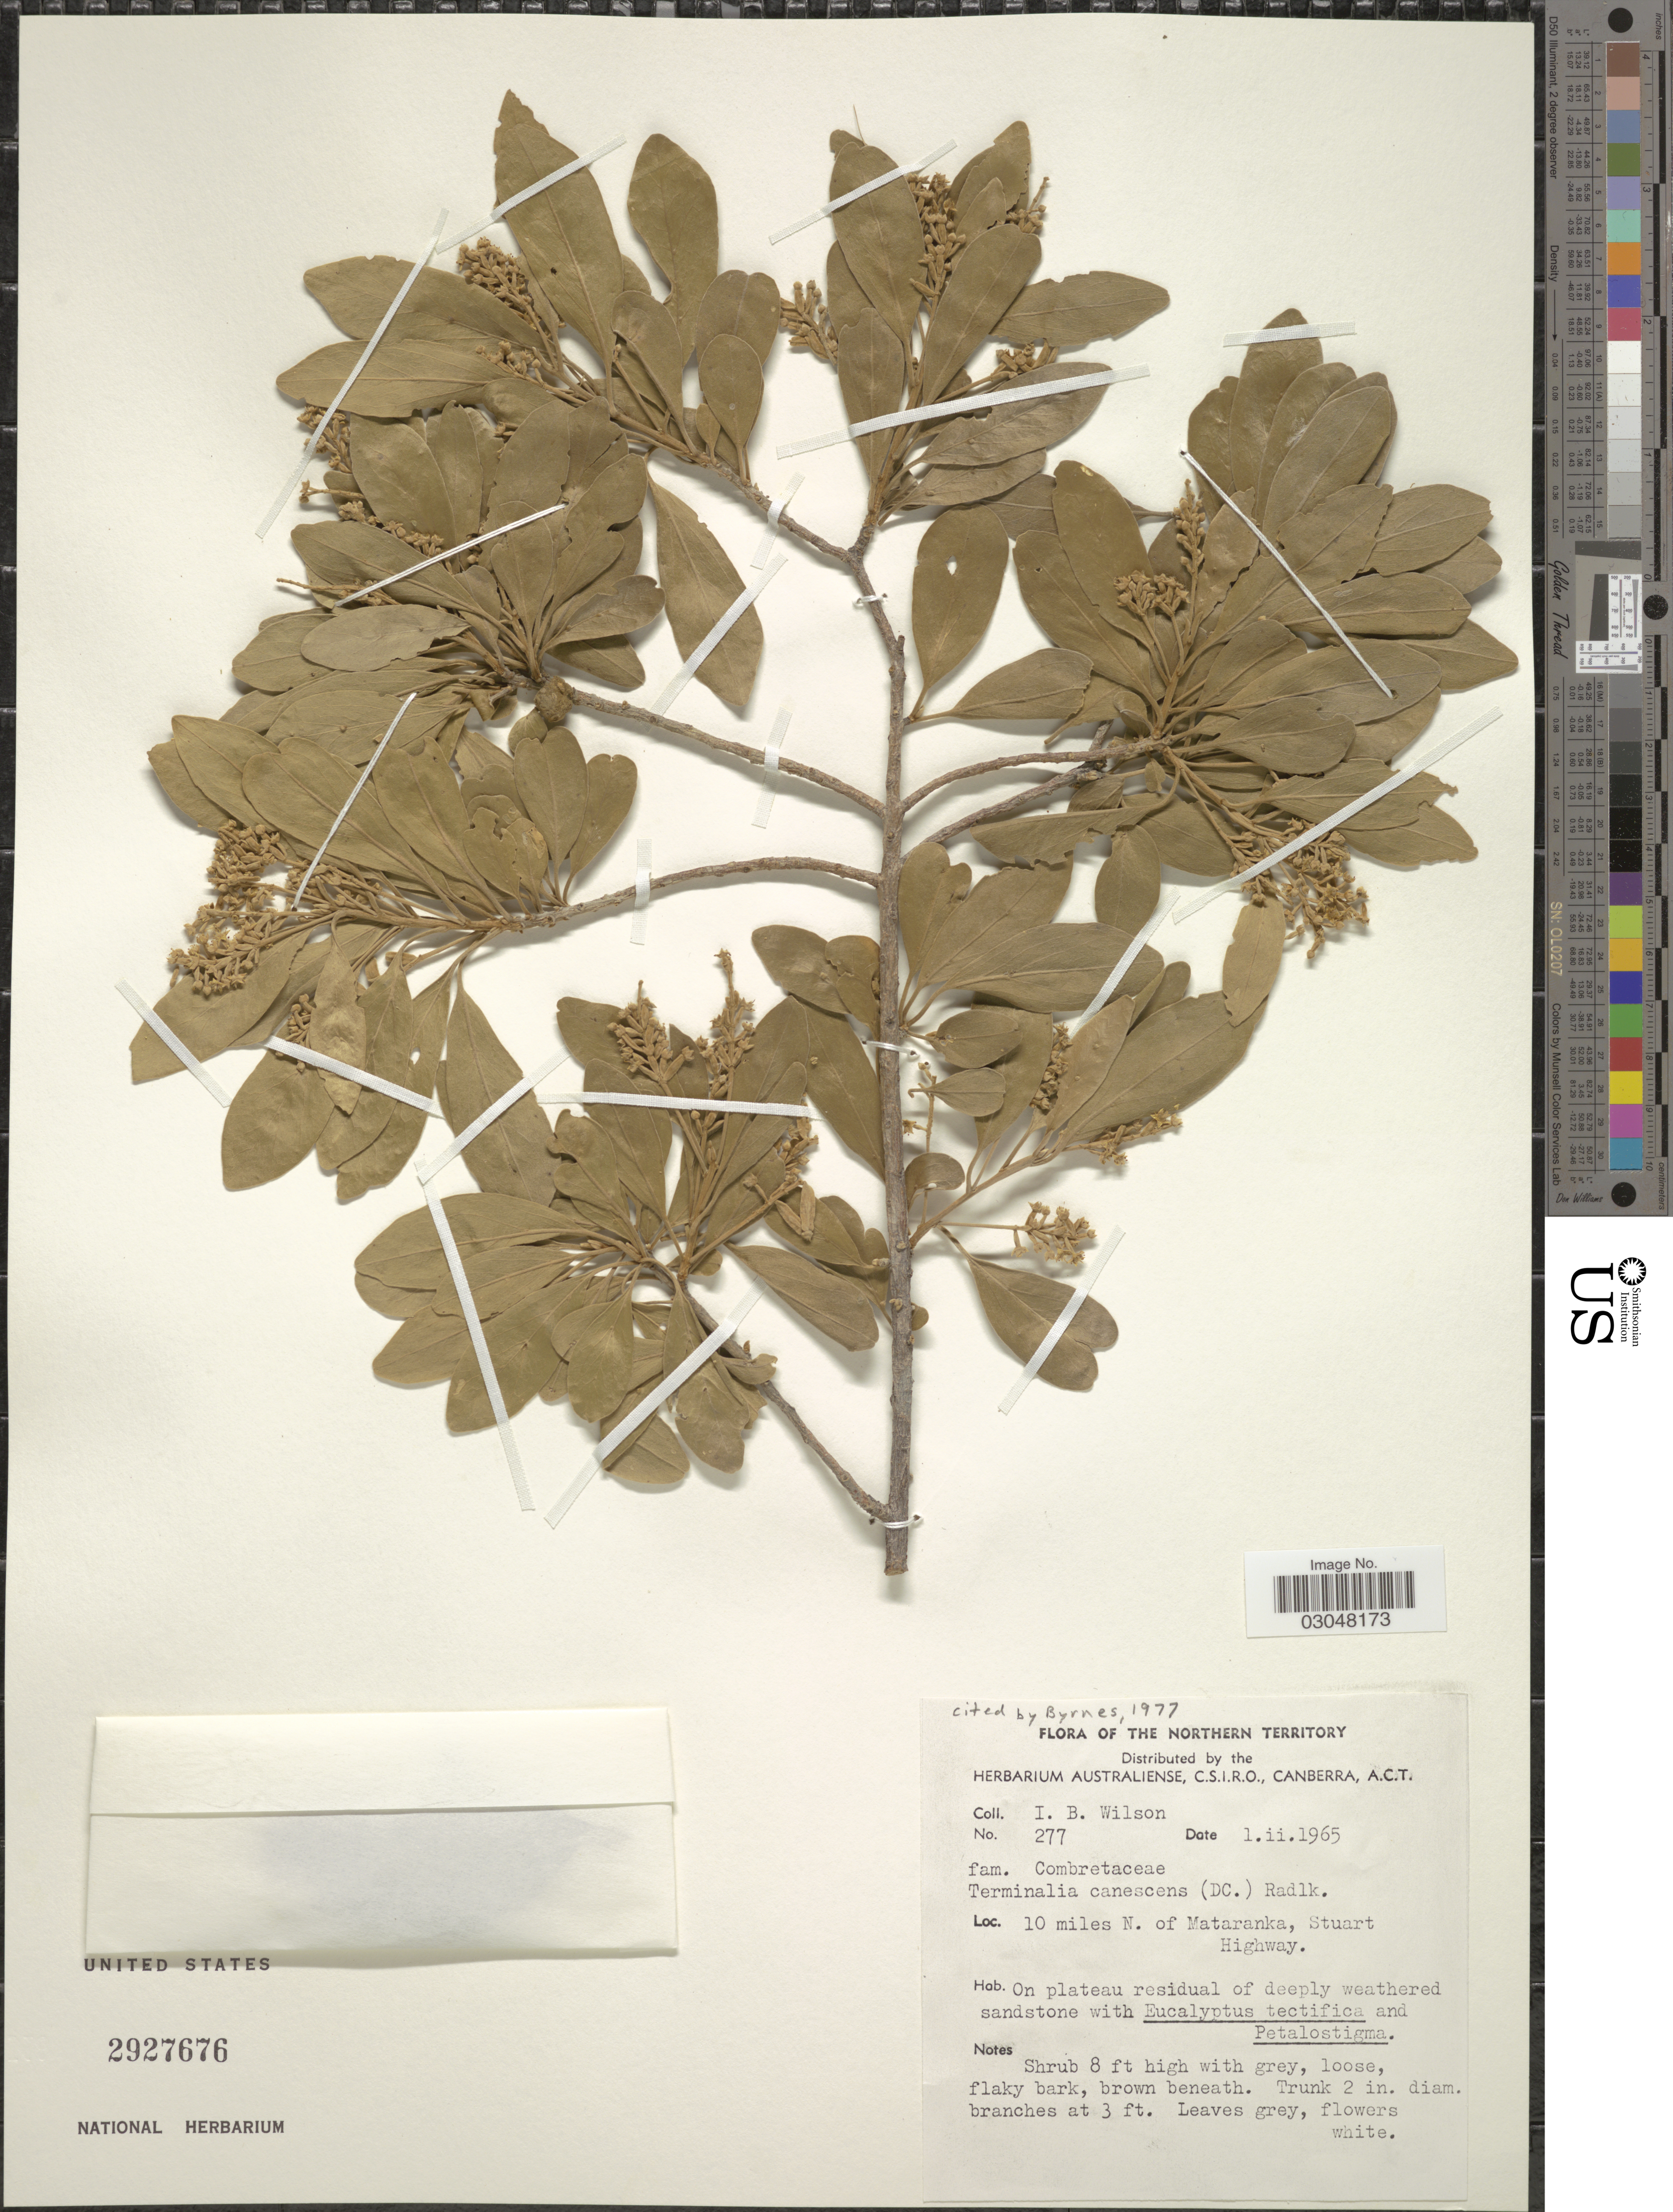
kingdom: Plantae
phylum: Tracheophyta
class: Magnoliopsida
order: Myrtales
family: Combretaceae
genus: Terminalia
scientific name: Terminalia canescens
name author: Radlk.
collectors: I. B. Wilson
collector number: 277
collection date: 1965-02-01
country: Australia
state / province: Northern Territory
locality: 10 miles N. of Mataranka, Stuart Highway.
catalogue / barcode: US 2927676